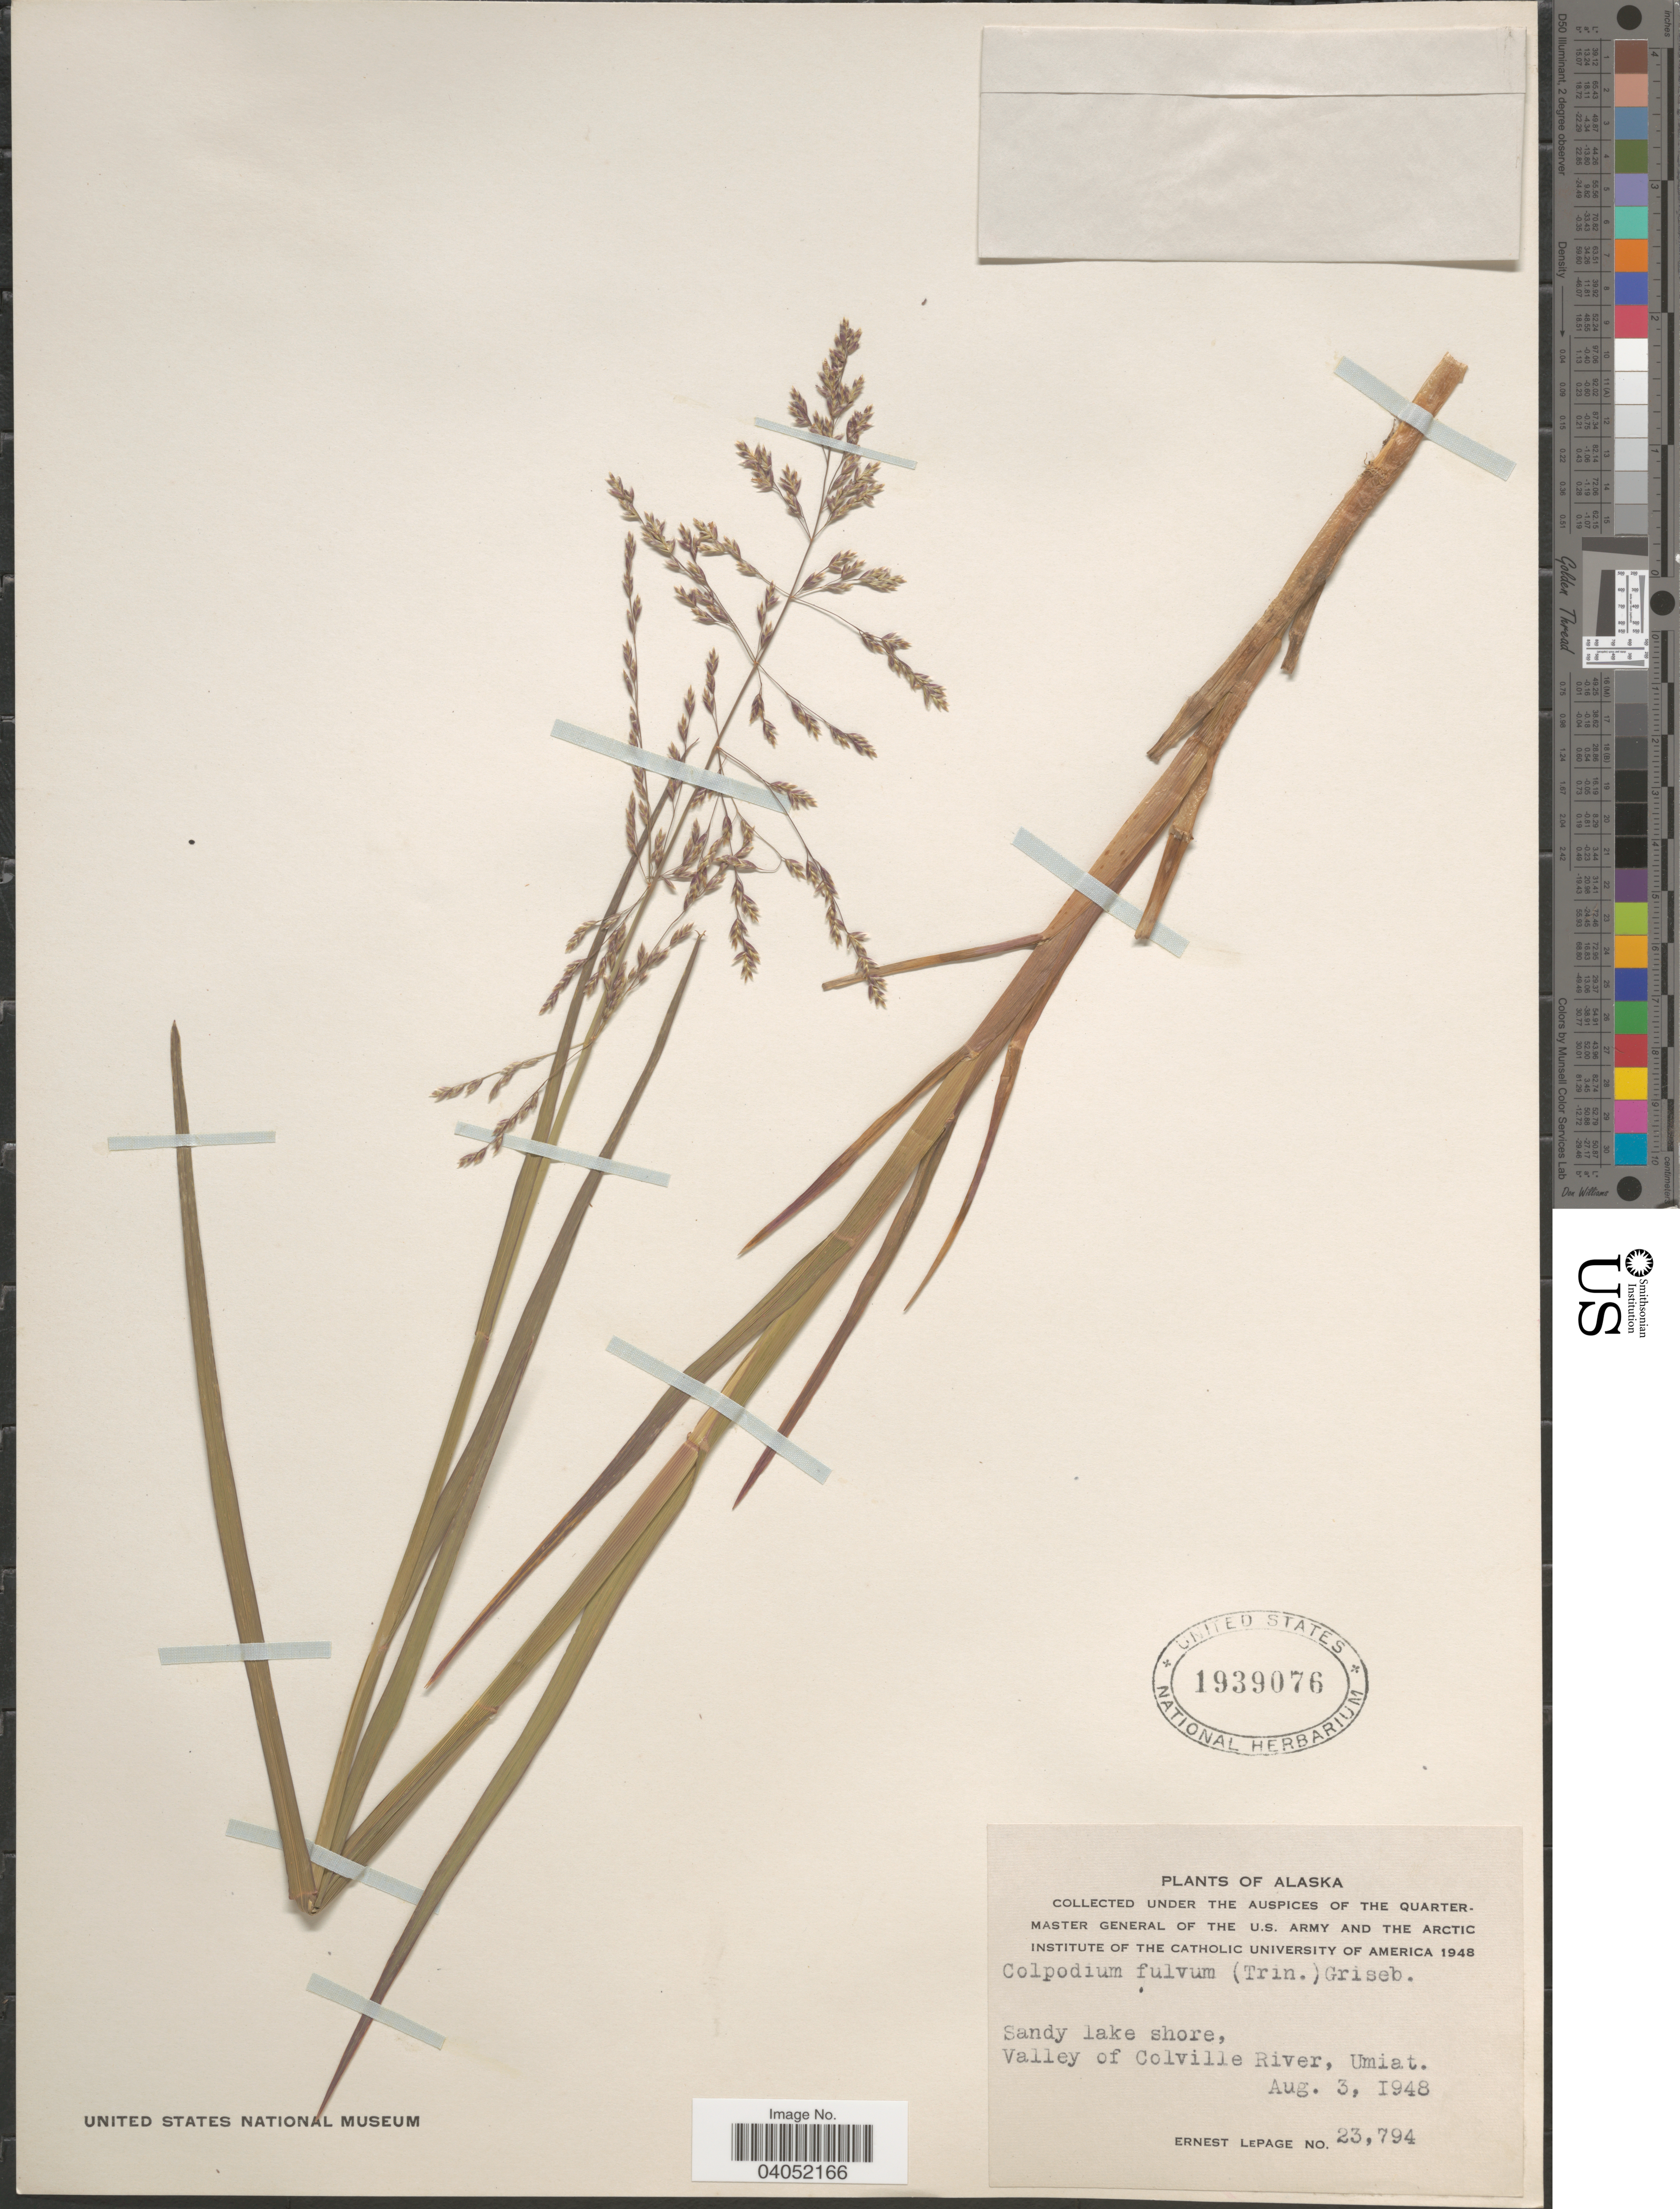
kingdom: Plantae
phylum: Tracheophyta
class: Liliopsida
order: Poales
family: Poaceae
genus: Arctophila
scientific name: Arctophila fulva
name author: (Trin.) Andersson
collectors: E. Lepage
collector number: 23794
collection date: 1948-08-03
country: United States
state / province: Alaska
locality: Valley of Colville River, Umiat.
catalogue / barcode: US 1939076